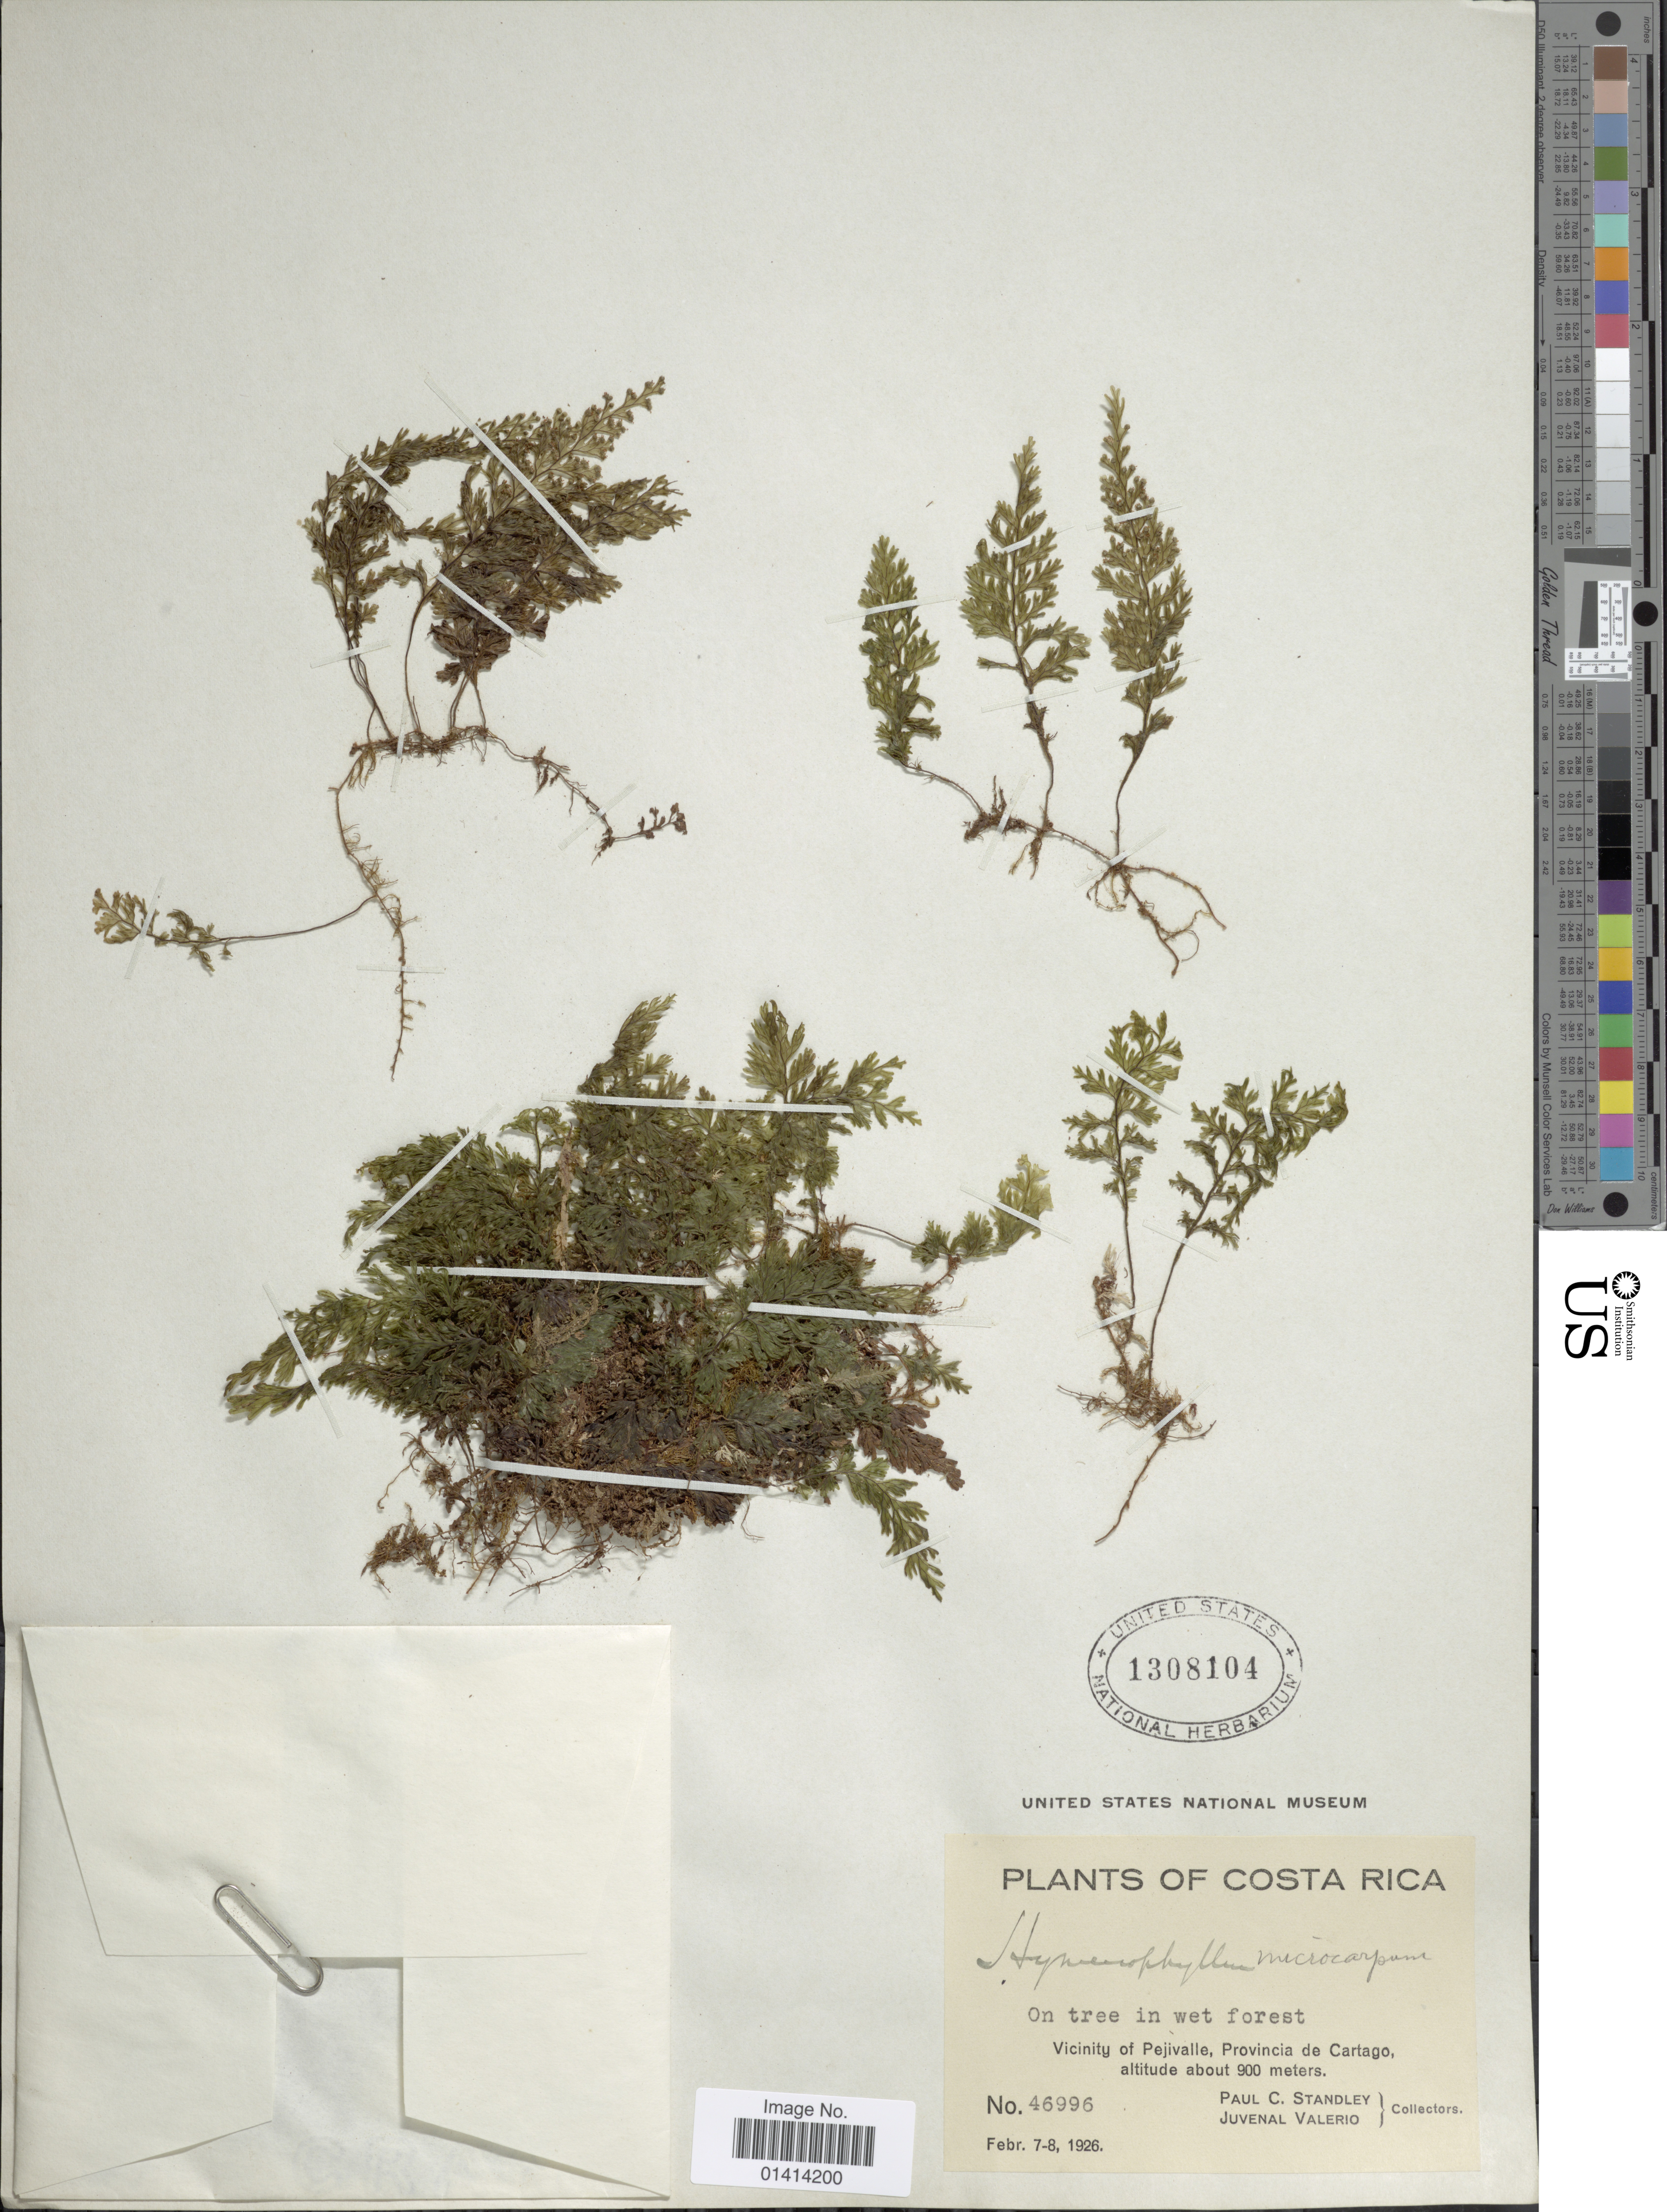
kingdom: Plantae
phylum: Tracheophyta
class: Polypodiopsida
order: Hymenophyllales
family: Hymenophyllaceae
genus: Hymenophyllum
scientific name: Hymenophyllum microcarpum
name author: (Desv.) Lellinger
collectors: P. C. Standley & J. Valerio R.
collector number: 46996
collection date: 1926-02-07/1926-02-08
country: Costa Rica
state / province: Cartago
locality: Vicinity of Pejivalle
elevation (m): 900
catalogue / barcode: US 1308104